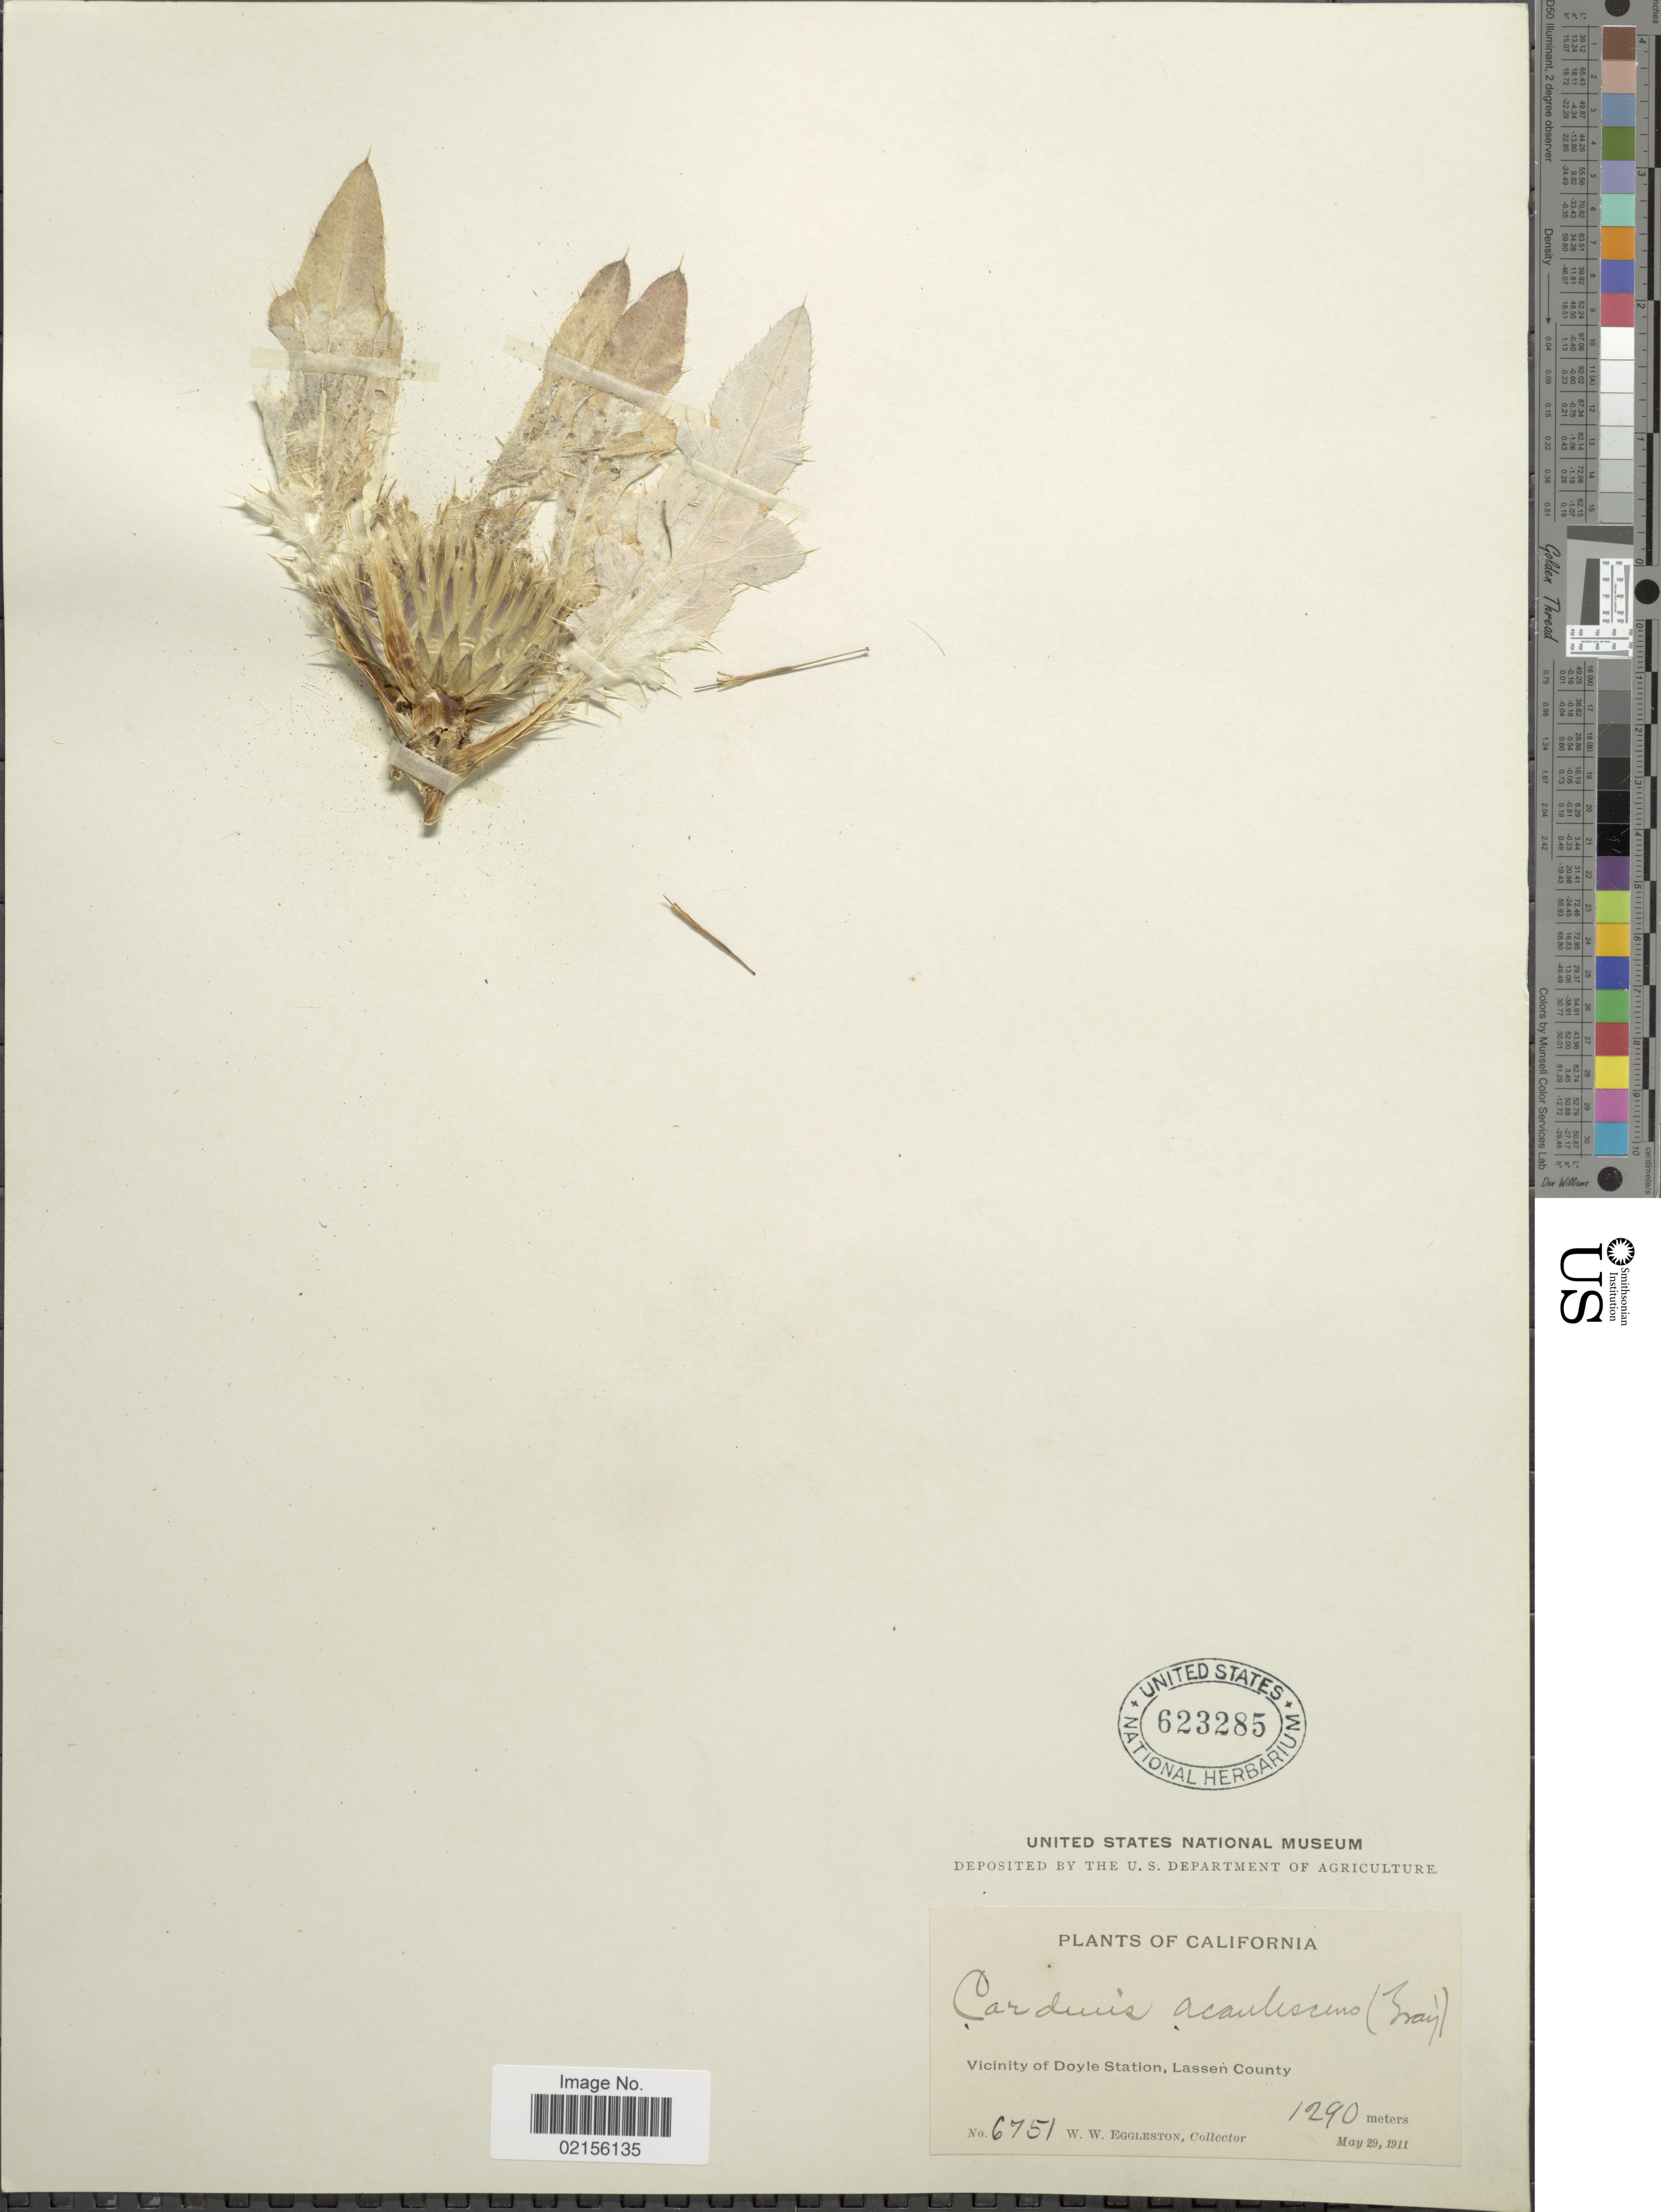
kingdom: Plantae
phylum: Tracheophyta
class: Magnoliopsida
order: Asterales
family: Asteraceae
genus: Cirsium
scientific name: Cirsium scariosum var. americanum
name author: (A. Gray) D.J. Keil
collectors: W. W. Eggleston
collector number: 6751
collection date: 1911-05-29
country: United States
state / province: California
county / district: Lassen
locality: Vicinity of Doyle Station, Lassen County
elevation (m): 1290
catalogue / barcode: US 623285